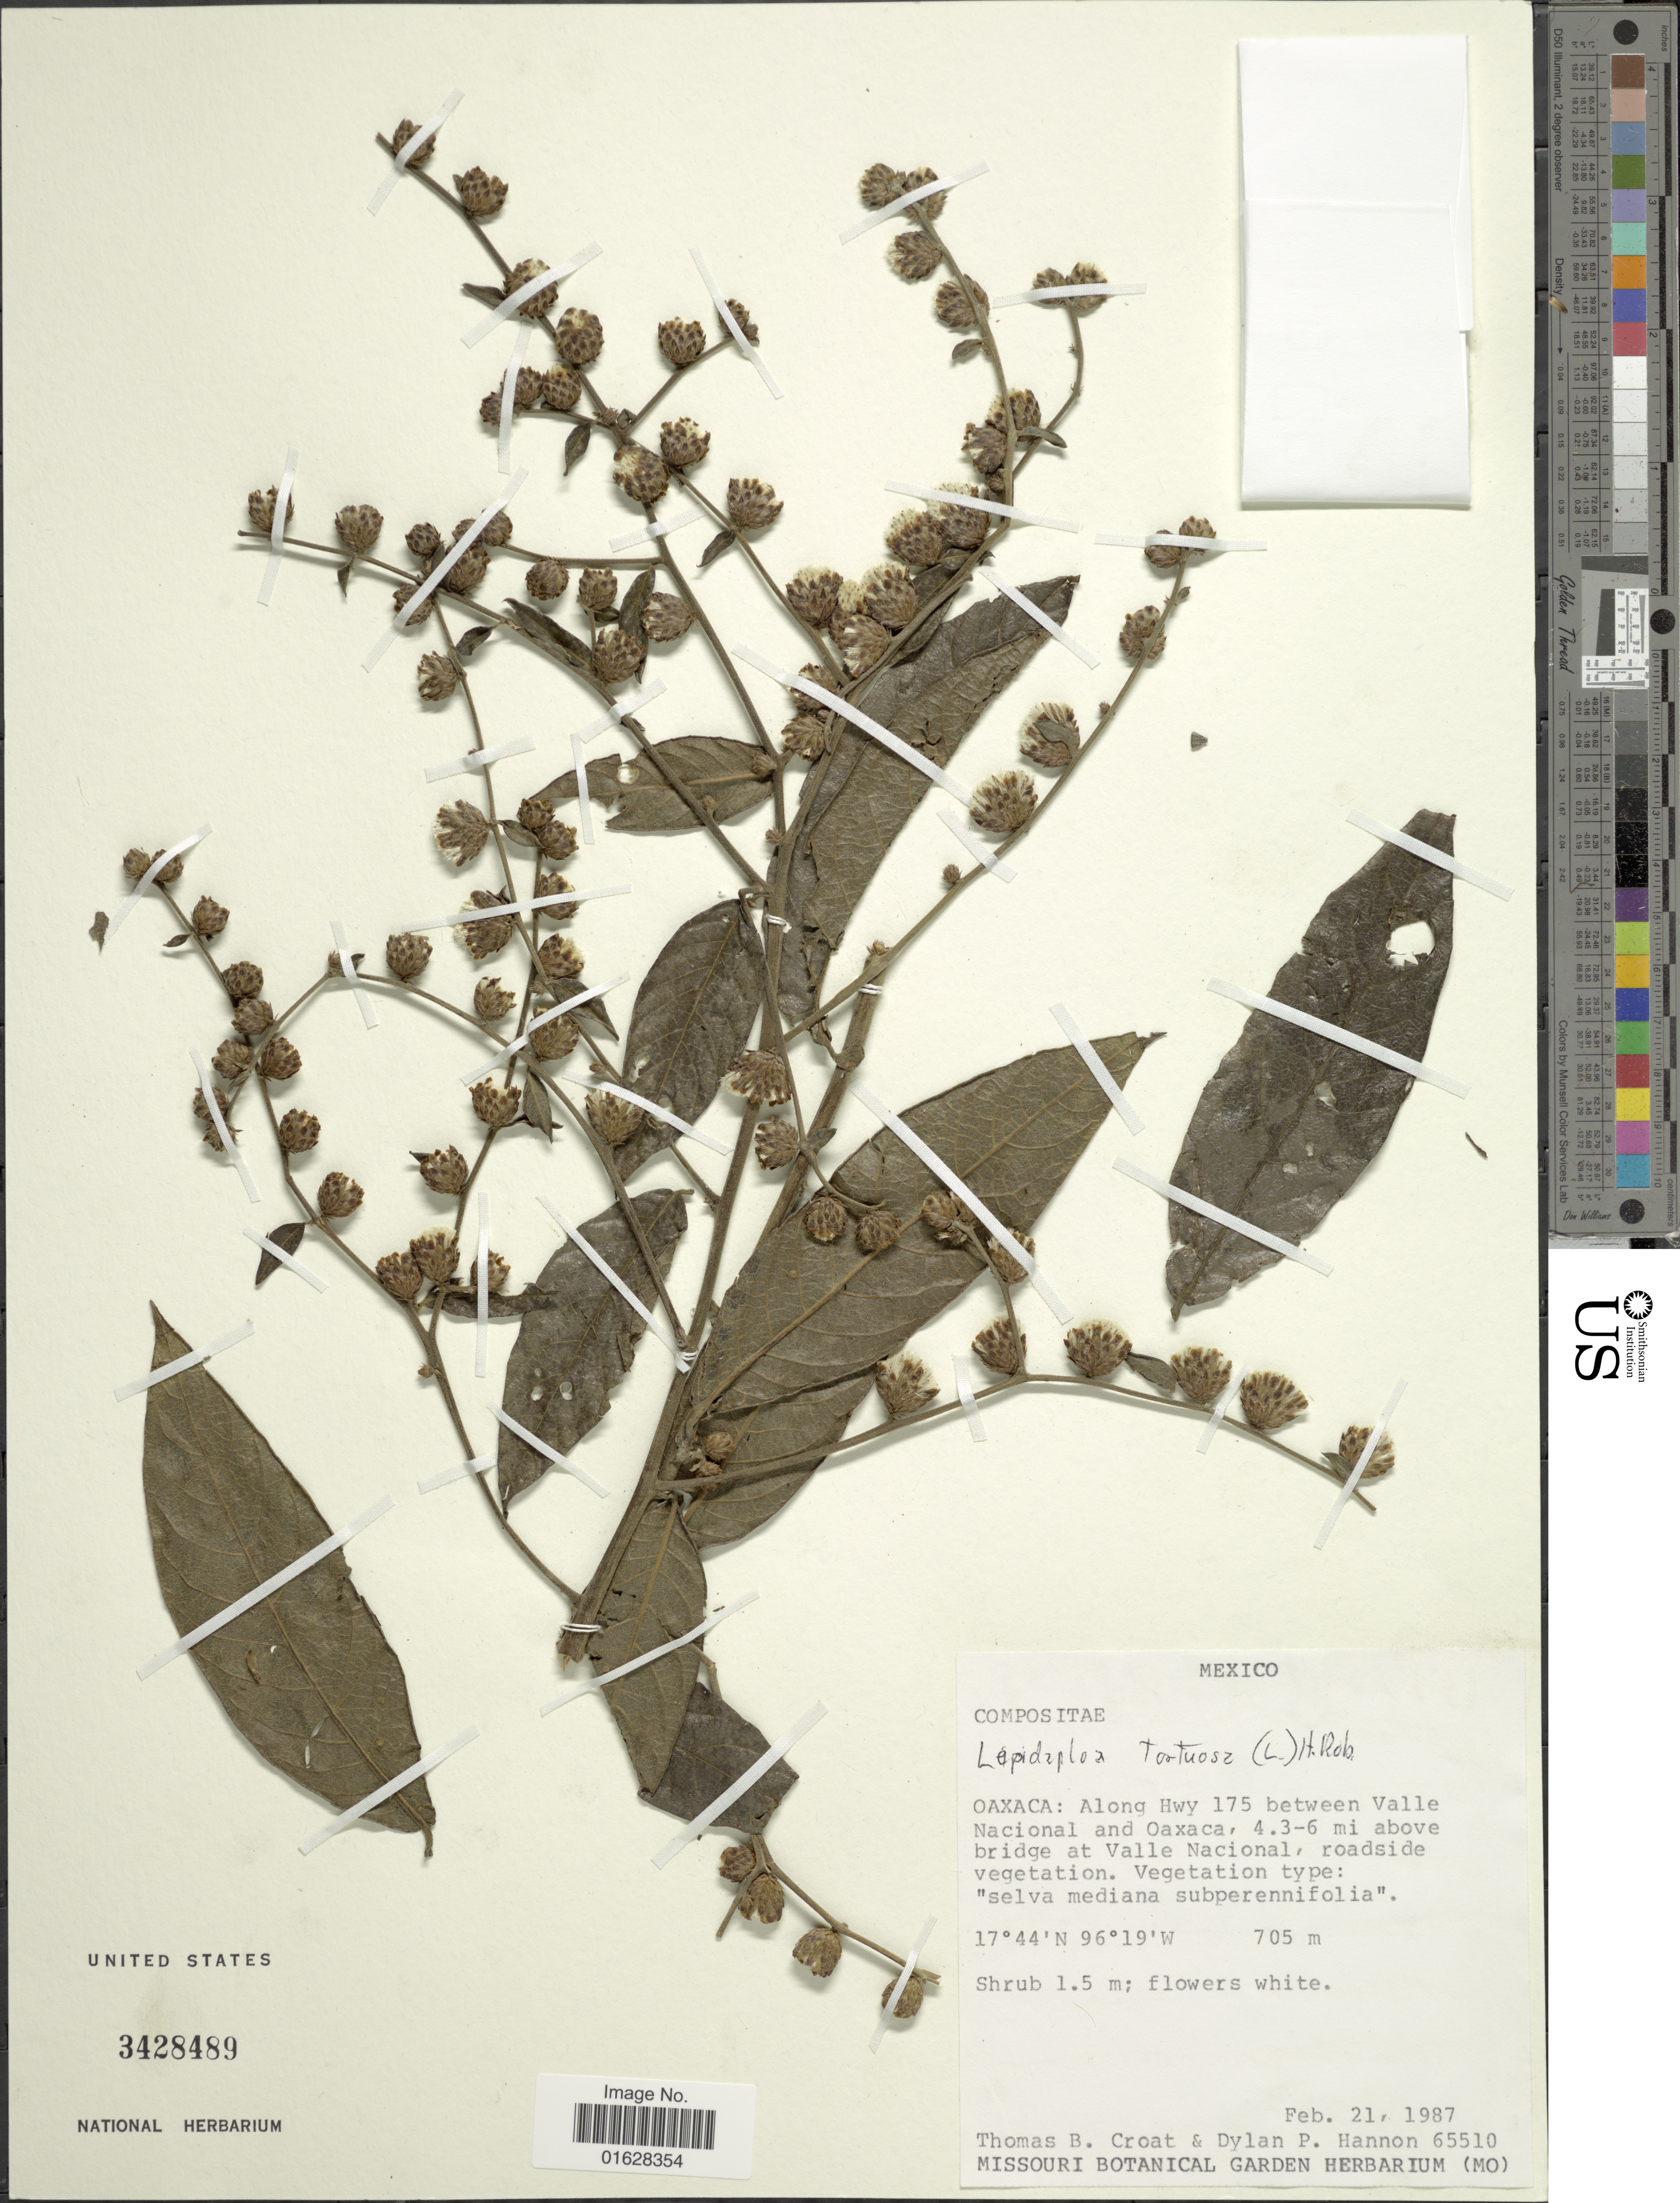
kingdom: Plantae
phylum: Tracheophyta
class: Magnoliopsida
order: Asterales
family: Asteraceae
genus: Lepidaploa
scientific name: Lepidaploa tortuosa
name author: (L.) H. Rob.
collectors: T. B. Croat & D. Hannon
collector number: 65510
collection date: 1987-02-21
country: Mexico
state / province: Oaxaca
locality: Oaxaca, along Hwy 175 between Valle Nacional and Oaxaca, 4.3-6 mi above bridge at Valle Nacional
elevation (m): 705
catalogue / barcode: US 3428489